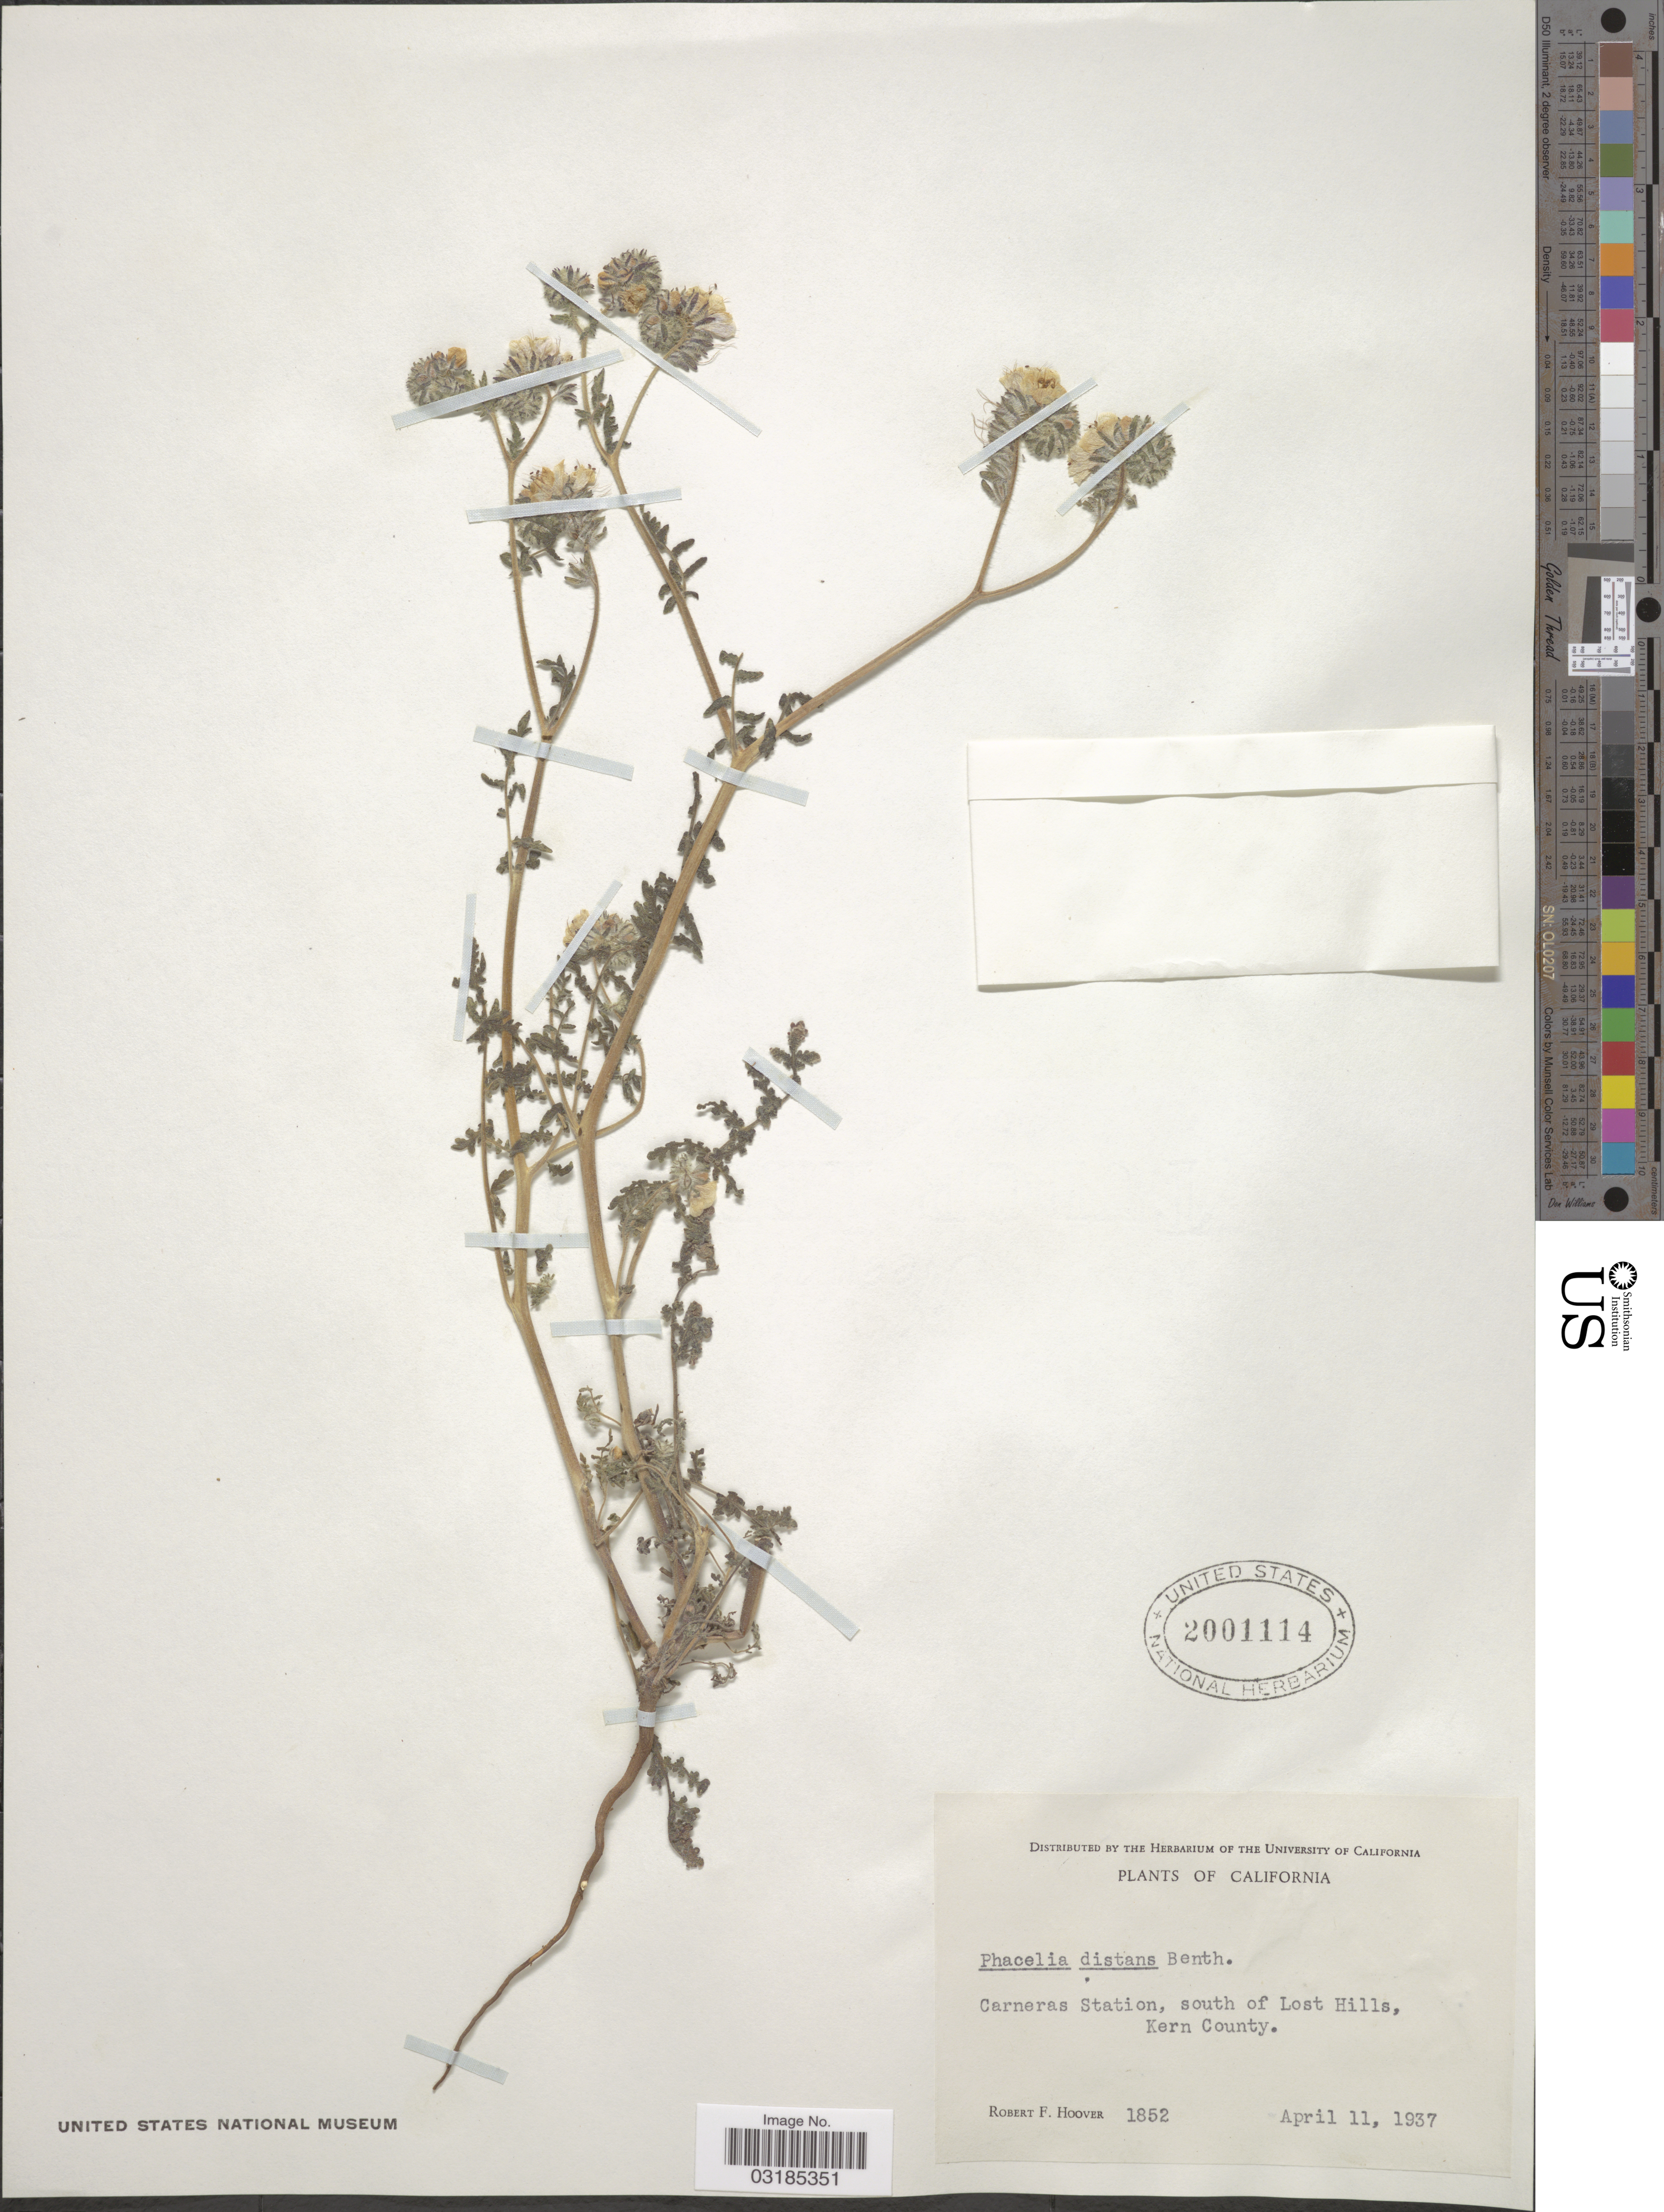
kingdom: Plantae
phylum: Tracheophyta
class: Magnoliopsida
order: Boraginales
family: Hydrophyllaceae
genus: Phacelia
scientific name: Phacelia distans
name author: Benth.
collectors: R. F. Hoover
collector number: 1852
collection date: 1937-04-11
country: United States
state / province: California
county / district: Kern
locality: Carneras Station, south of Lost Hills, Kern County.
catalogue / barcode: US 2001114